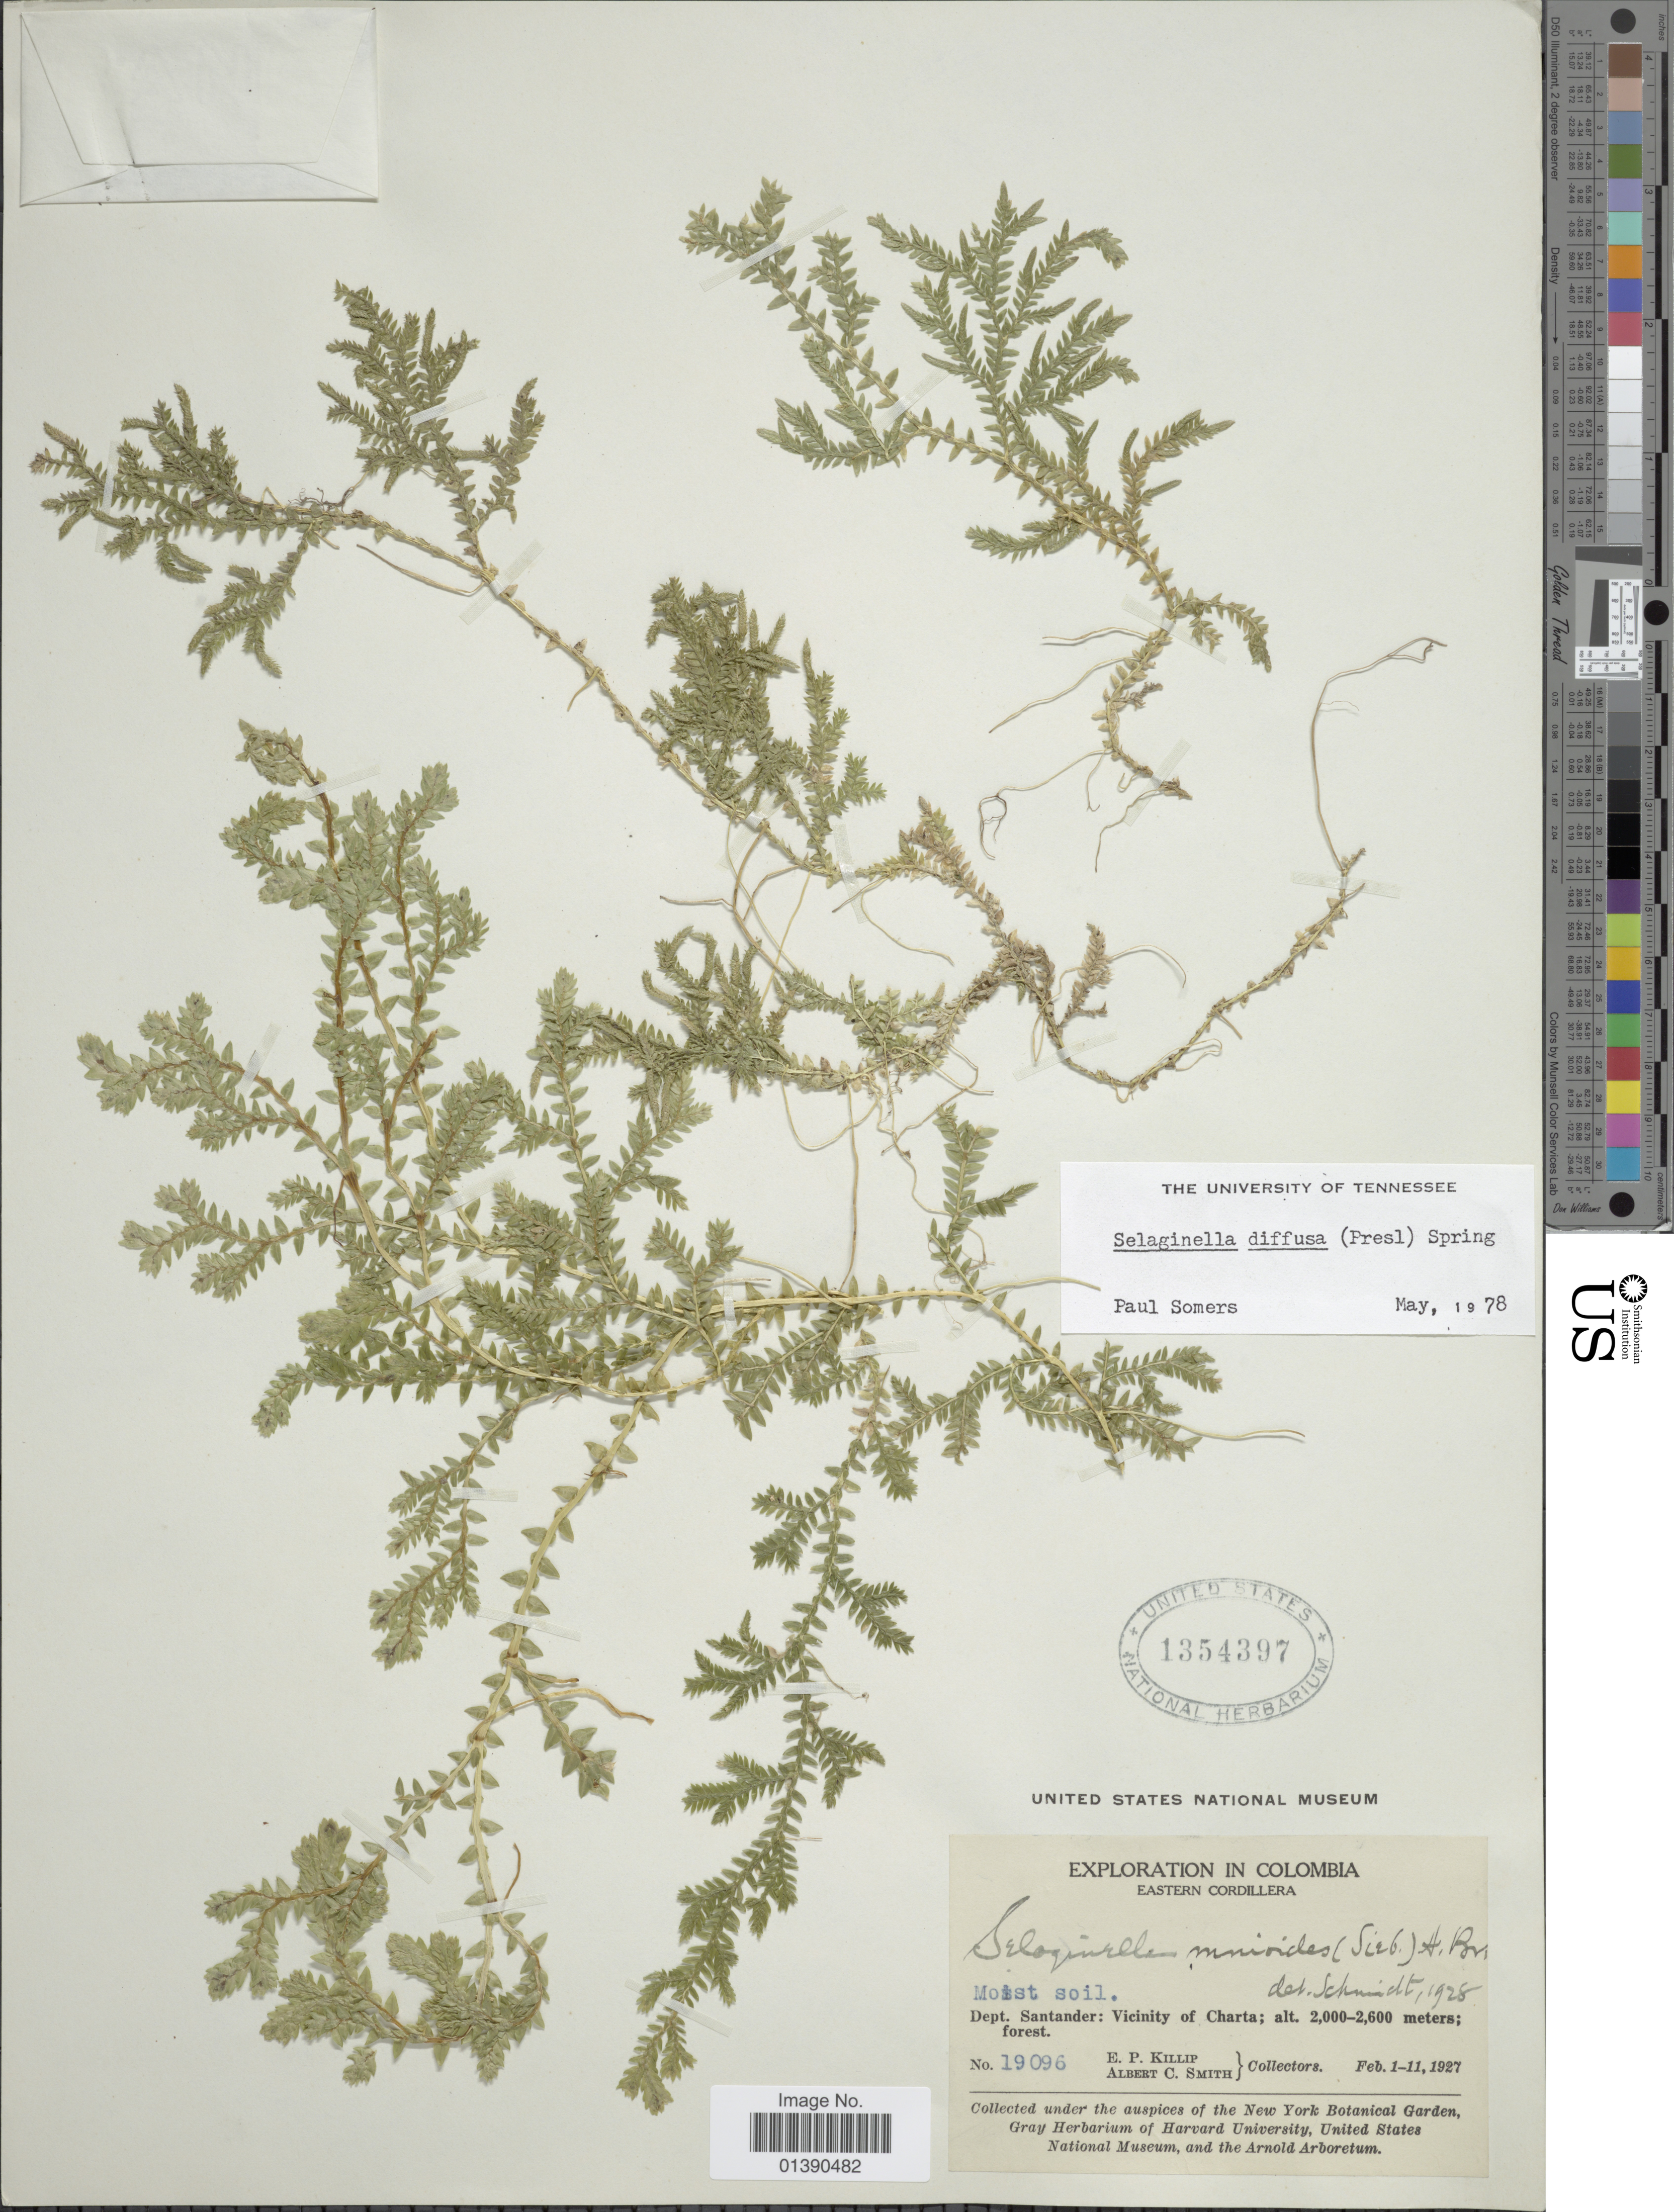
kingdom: Plantae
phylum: Tracheophyta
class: Lycopodiopsida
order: Selaginellales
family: Selaginellaceae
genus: Selaginella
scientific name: Selaginella diffusa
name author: (C. Presl) Spring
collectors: E. P. Killip & A. C. Smith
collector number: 19096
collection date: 1927-02-01/1927-02-11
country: Colombia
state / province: Santander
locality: Eastern Cordillera, Vicinity of Charta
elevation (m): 2000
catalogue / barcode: US 1354397